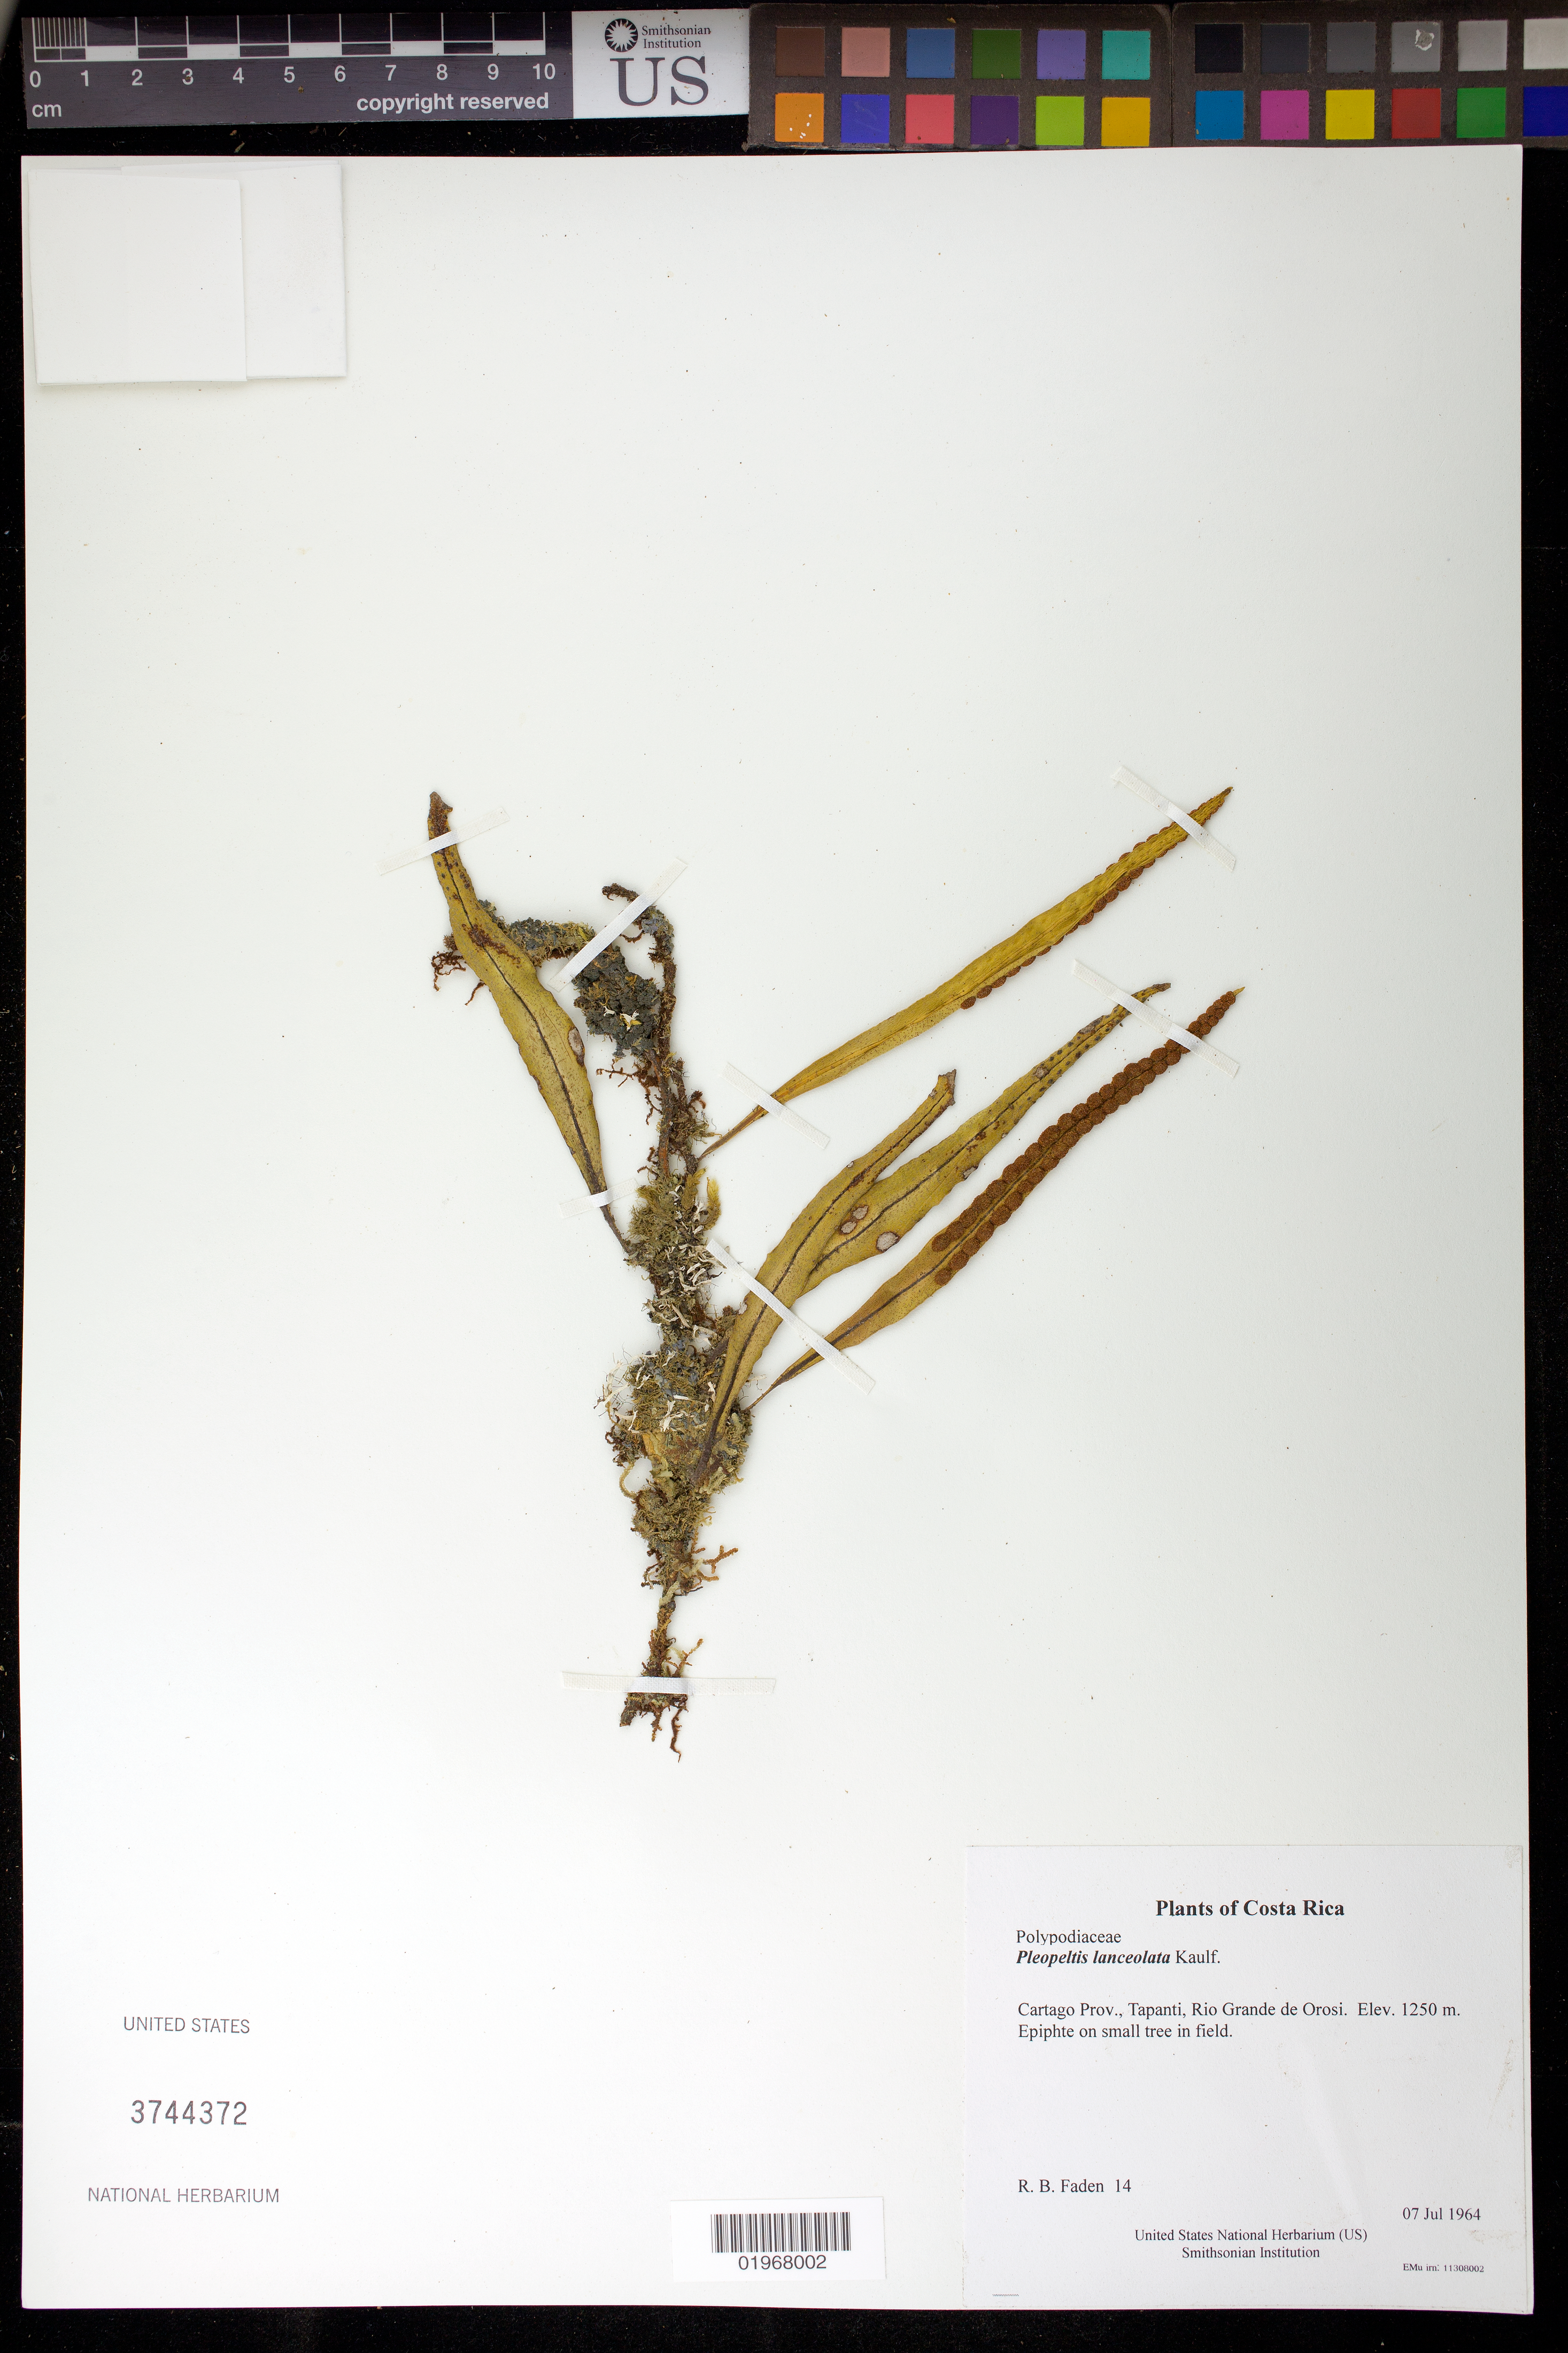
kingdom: Plantae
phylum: Tracheophyta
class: Polypodiopsida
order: Polypodiales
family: Polypodiaceae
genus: Pleopeltis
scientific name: Pleopeltis lanceolata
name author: Kaulf.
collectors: R. B. Faden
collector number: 14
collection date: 1964-07-07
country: Costa Rica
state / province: Cartago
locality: Tapanti, Rio Grande de Orosi.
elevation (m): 1250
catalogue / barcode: US 3744372